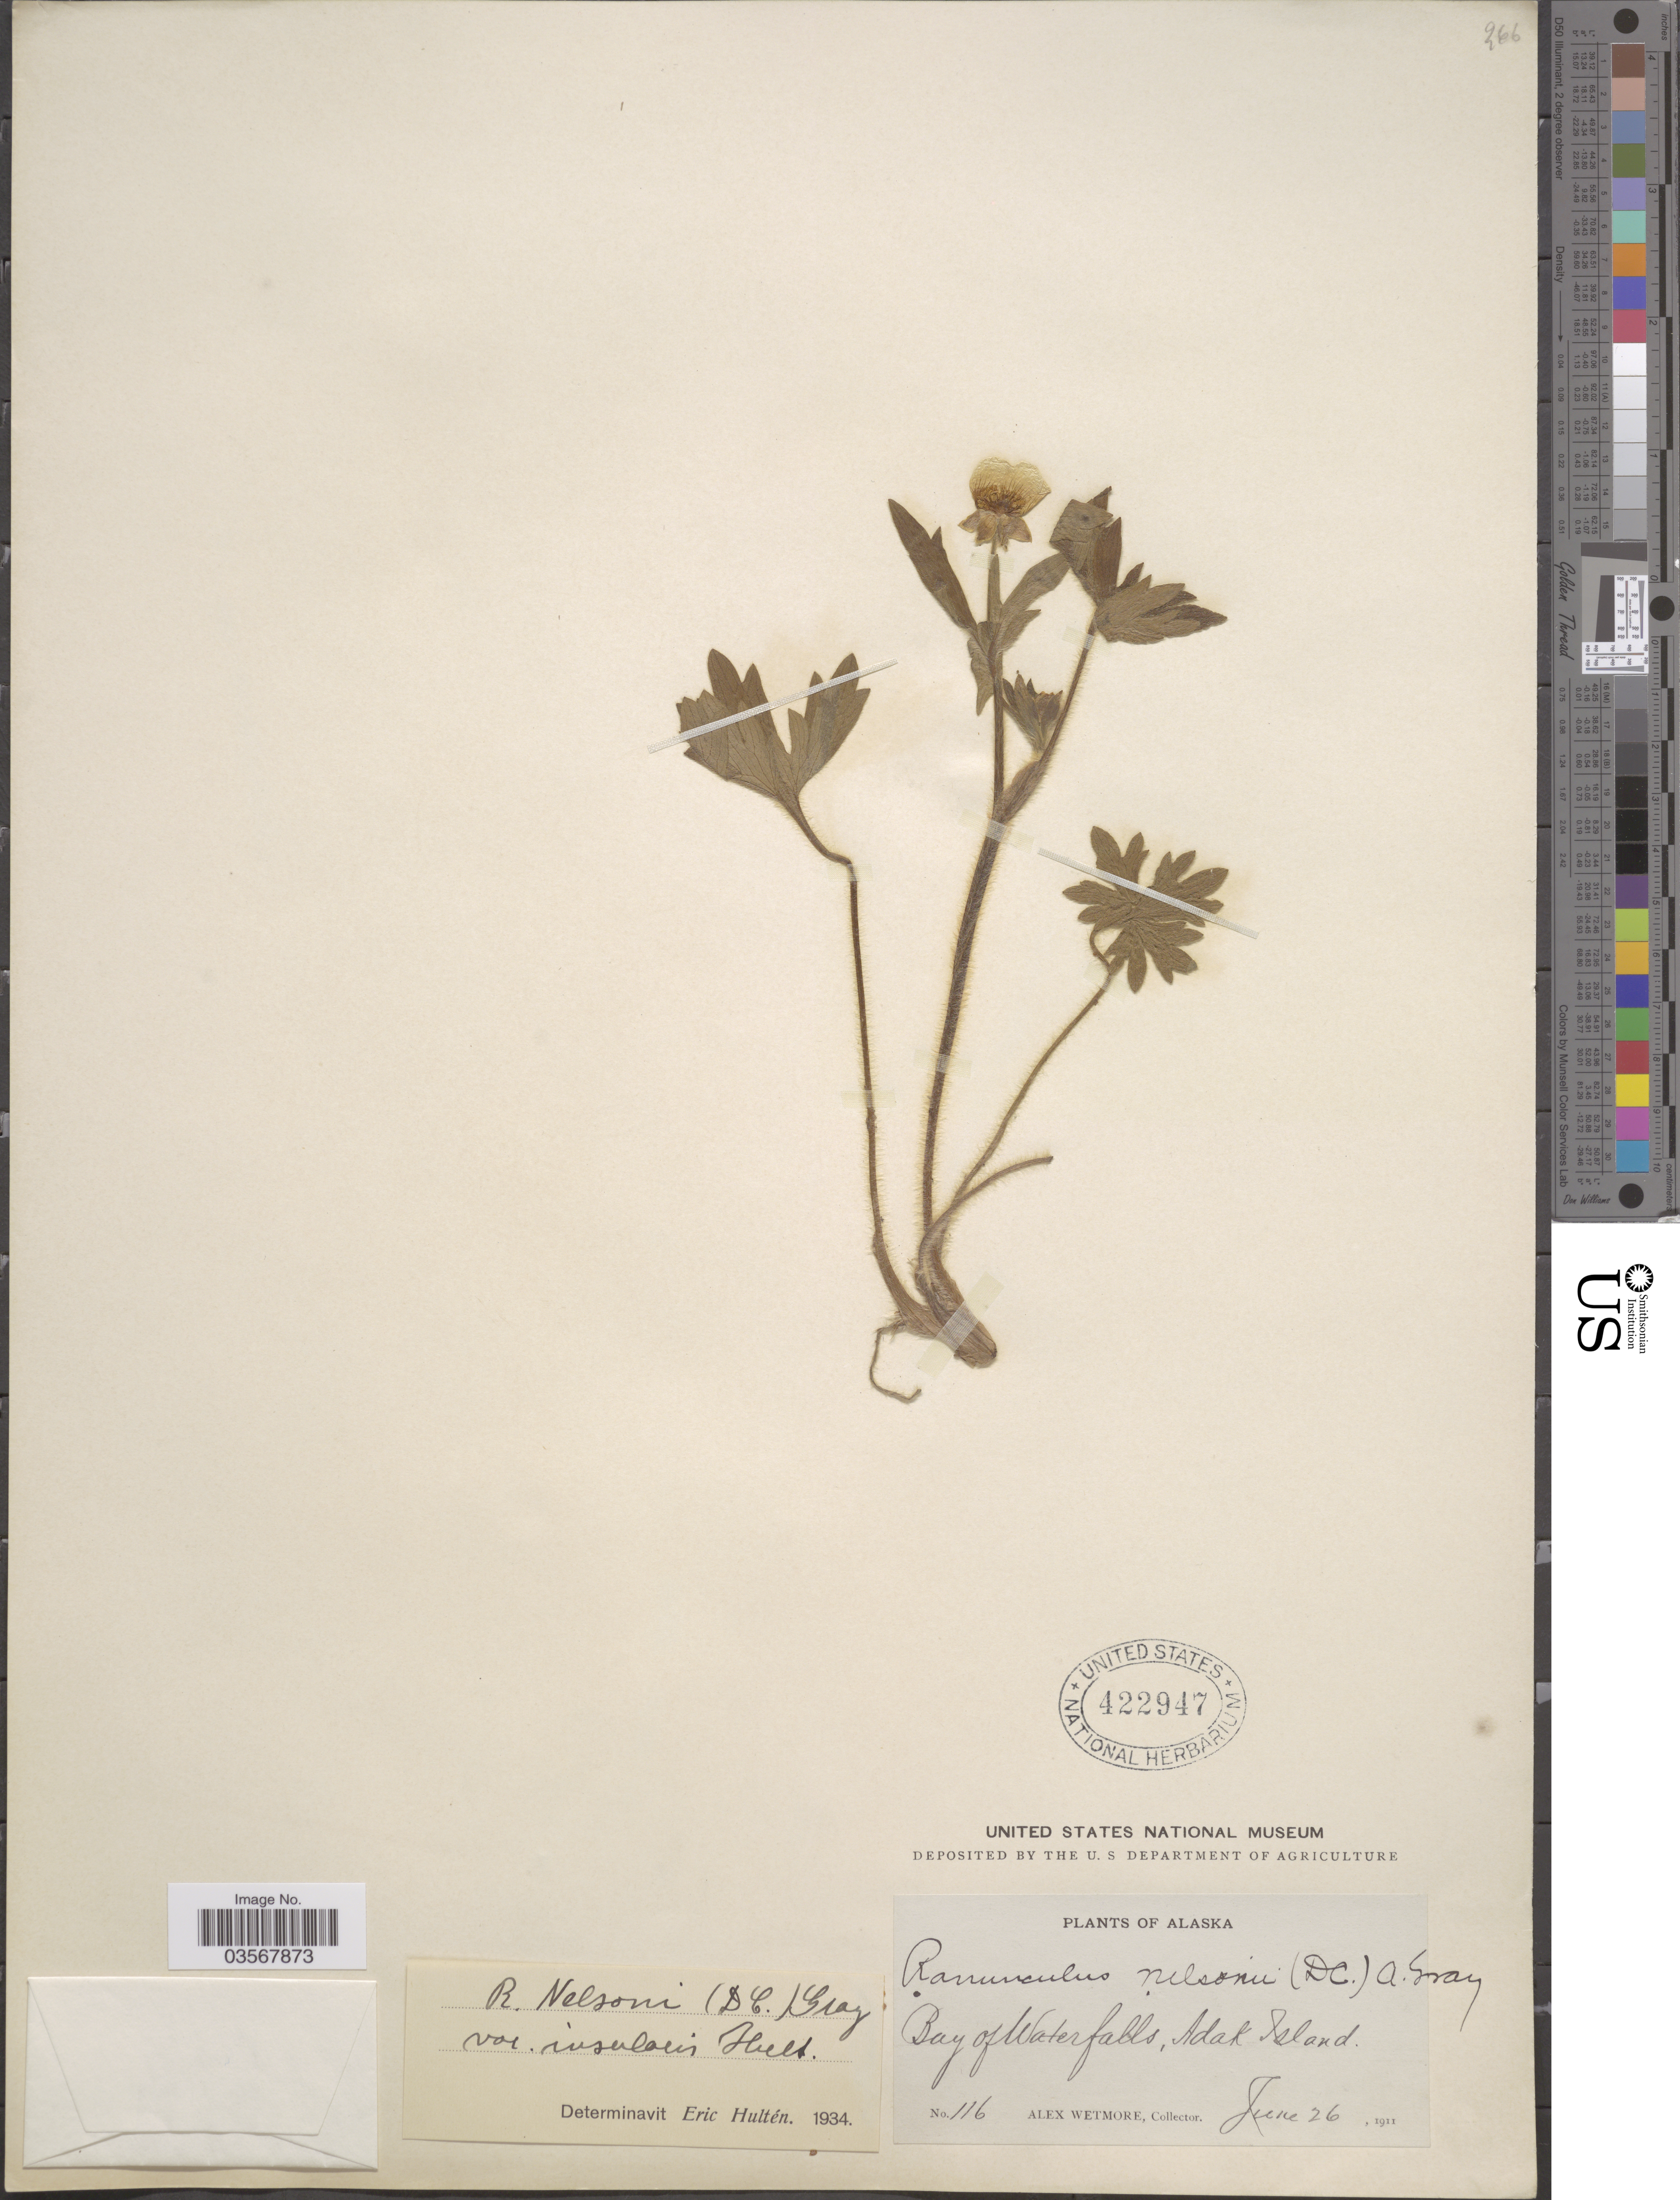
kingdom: Plantae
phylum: Tracheophyta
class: Magnoliopsida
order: Ranunculales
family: Ranunculaceae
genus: Ranunculus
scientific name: Ranunculus occidentalis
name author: Nutt.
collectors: A. Wetmore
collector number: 116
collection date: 1911-06-26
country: United States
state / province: Alaska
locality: Bay of Waterfalls, Adak Island.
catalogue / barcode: US 422947